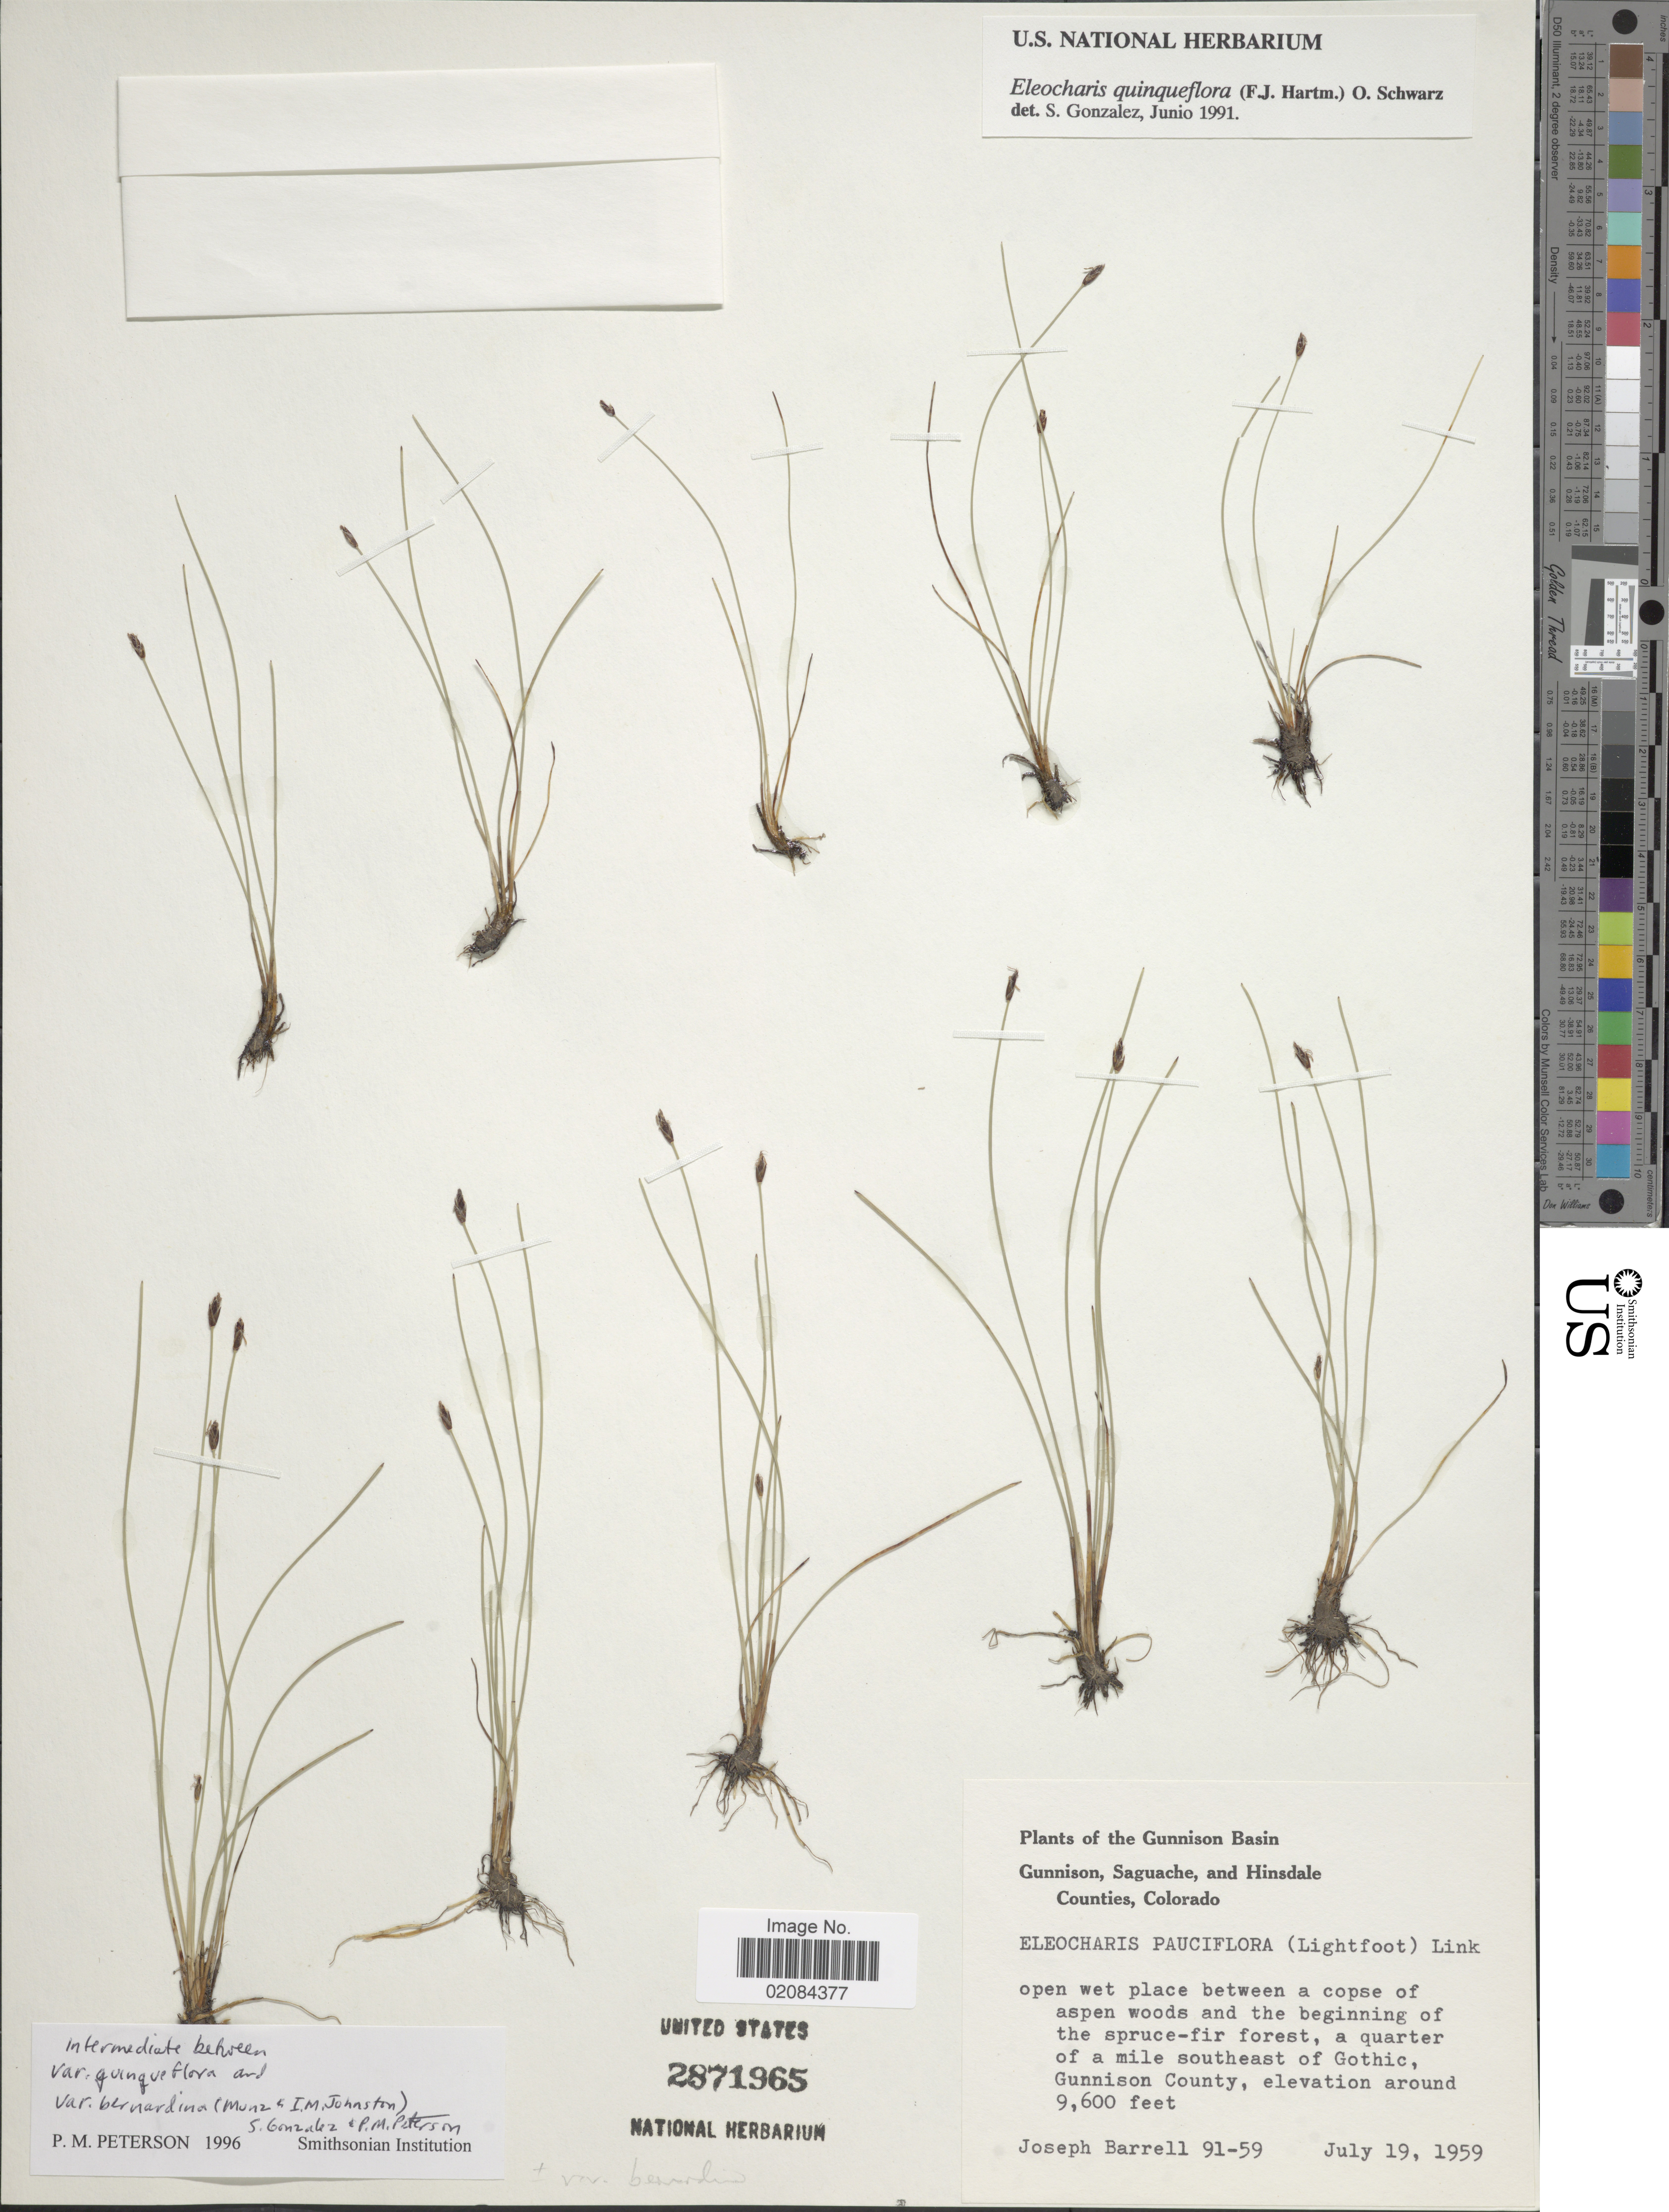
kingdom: Plantae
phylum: Tracheophyta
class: Liliopsida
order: Poales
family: Cyperaceae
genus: Eleocharis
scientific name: Eleocharis quinqueflora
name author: (Hartmann) O. Schwarz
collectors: J. Barrell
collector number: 91-59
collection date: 1959-07-19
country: United States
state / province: Colorado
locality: Gunnison Basin, Gunnison, Saguache, and Hinsdale Counties, Colorado. a quarter of a miles southeast of Gothic, Gunnison County.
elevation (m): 2926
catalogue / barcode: US 2871965